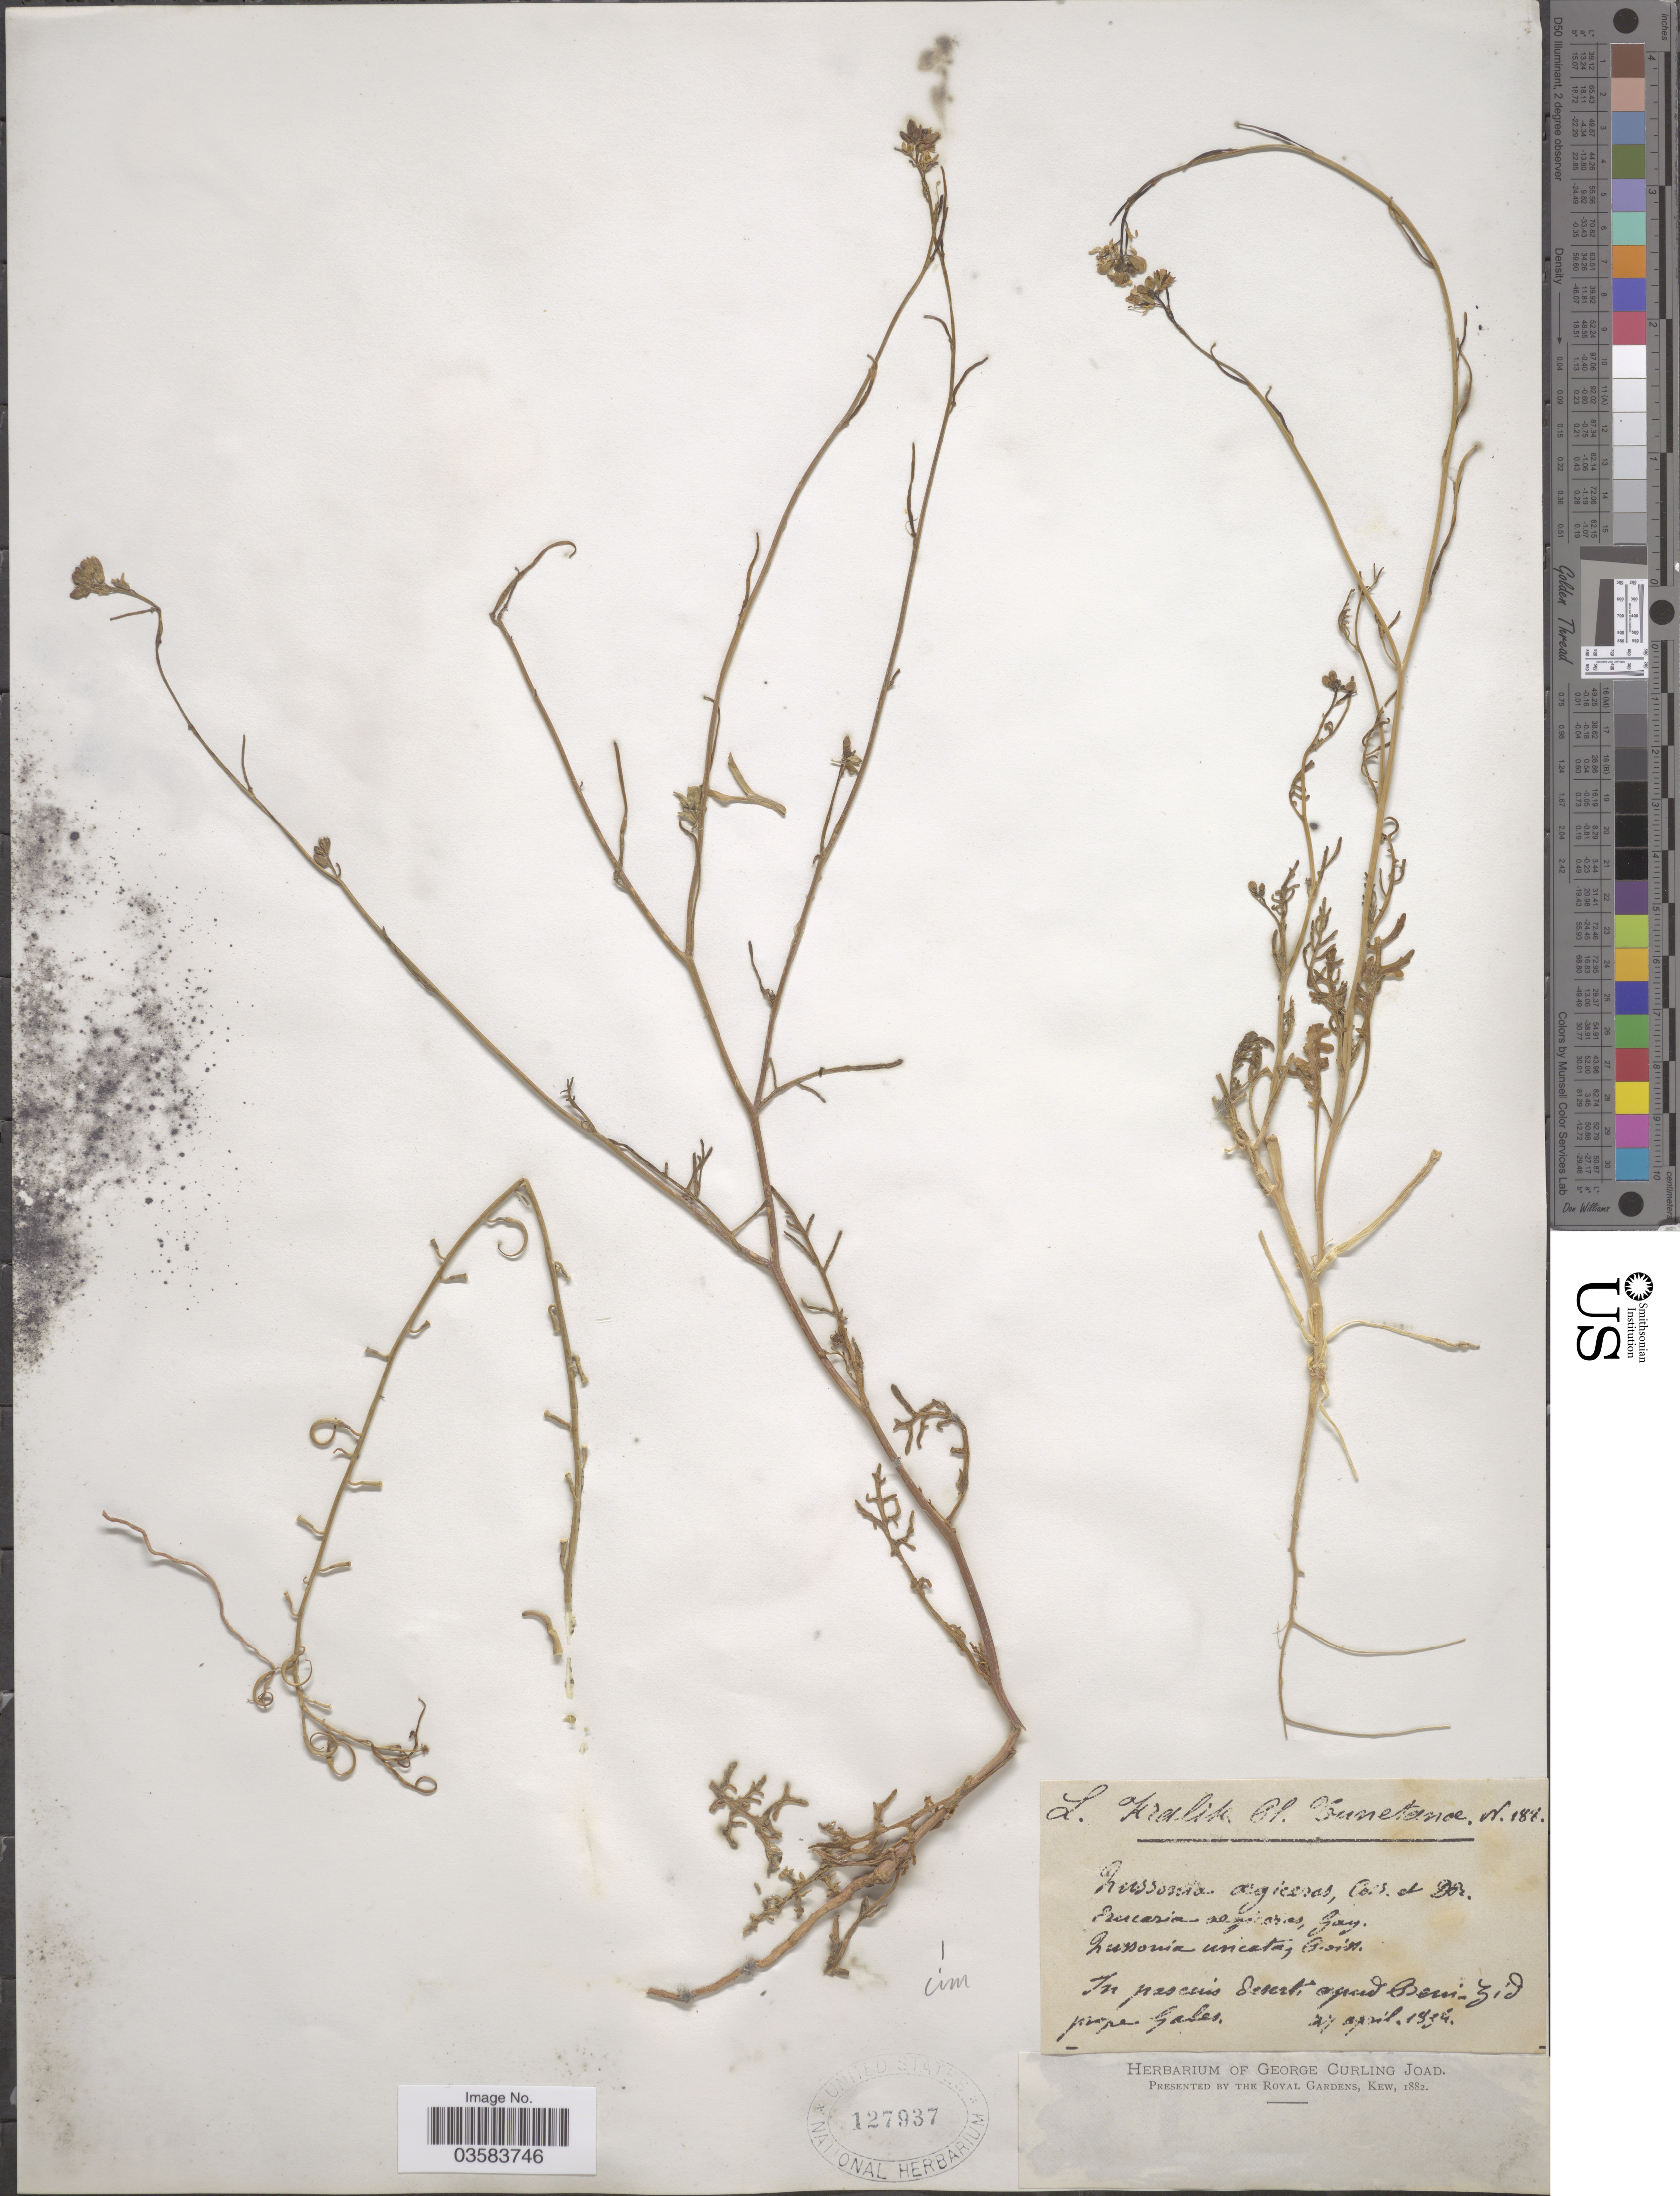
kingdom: Plantae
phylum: Tracheophyta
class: Magnoliopsida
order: Brassicales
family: Brassicaceae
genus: Erucaria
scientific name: Erucaria aegiceras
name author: J. Gay ex Boiss.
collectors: L. Kralik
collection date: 1936-04-27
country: Tunisia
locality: Tunetanae. In pascuis deserti spug Berni Zid prope Gabes.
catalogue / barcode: US 127937